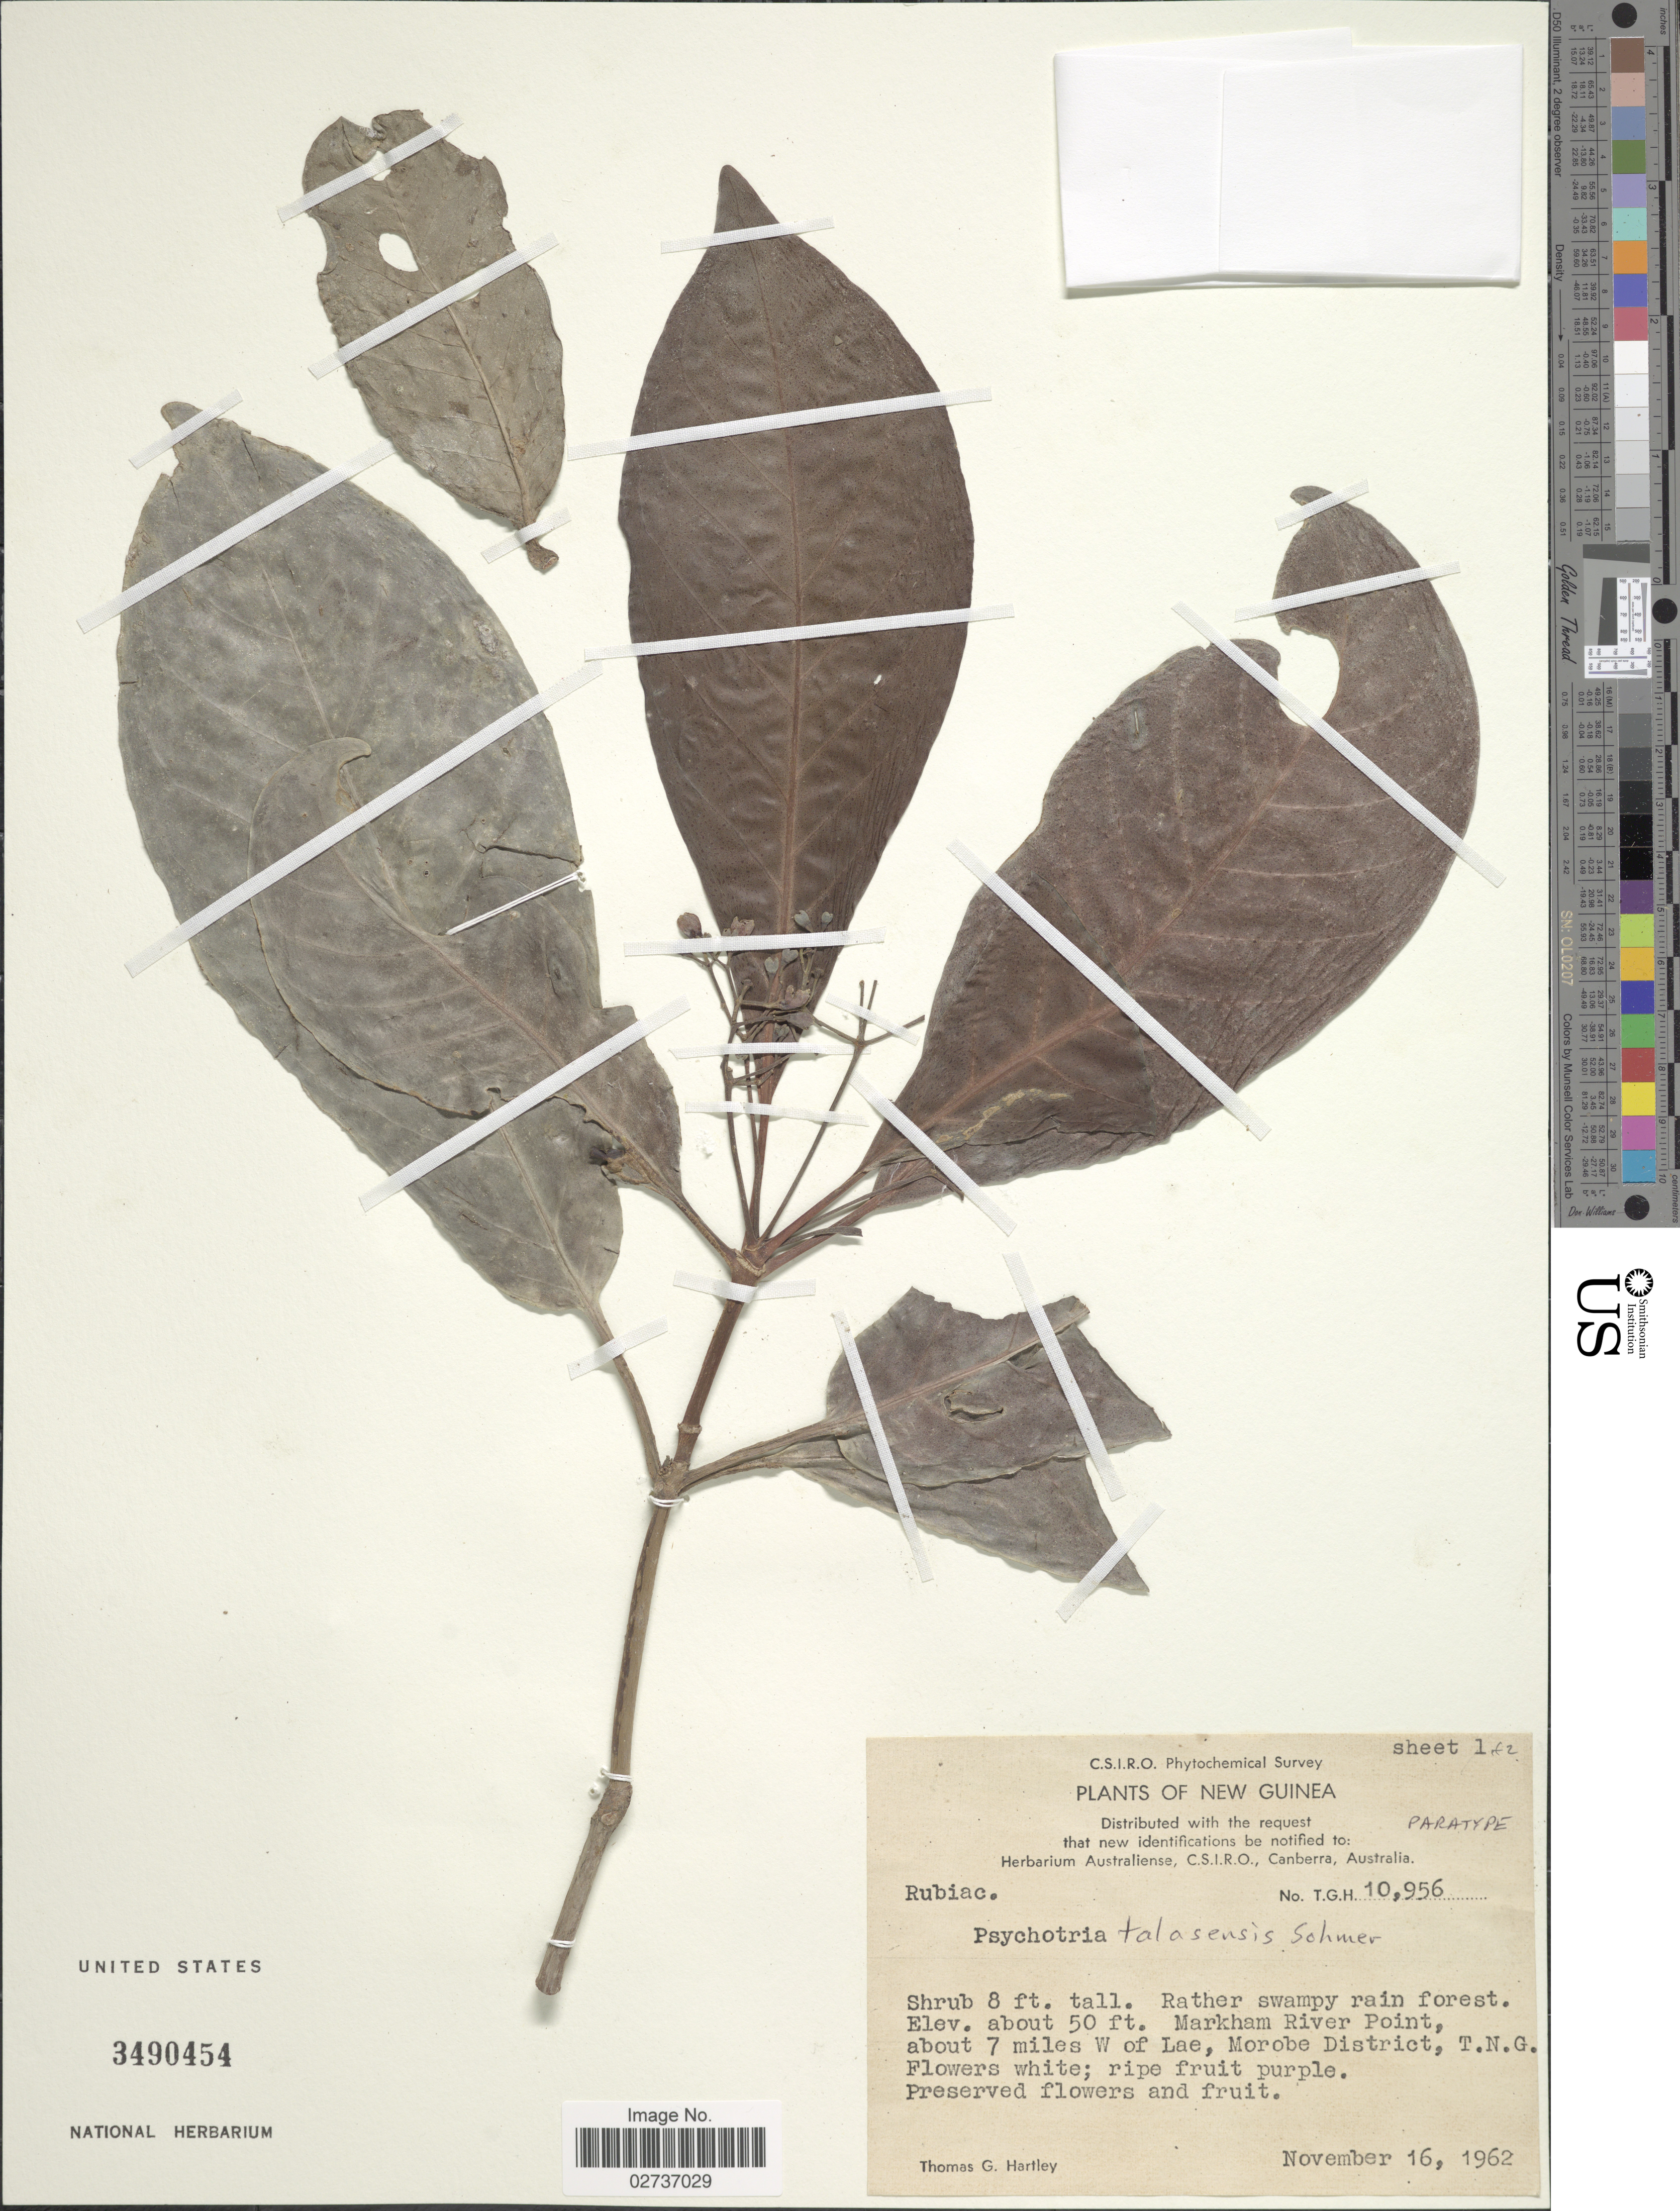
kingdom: Plantae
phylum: Tracheophyta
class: Magnoliopsida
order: Gentianales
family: Rubiaceae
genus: Psychotria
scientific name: Psychotria talasensis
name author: Sohmer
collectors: T. G. Hartley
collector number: TGH10956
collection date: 1962-11-16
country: Papua New Guinea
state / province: Morobe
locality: New Guinea. Markham River Point, about 7 miles W of Lae, Morobe District, T.N.G.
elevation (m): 15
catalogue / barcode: US 3490454